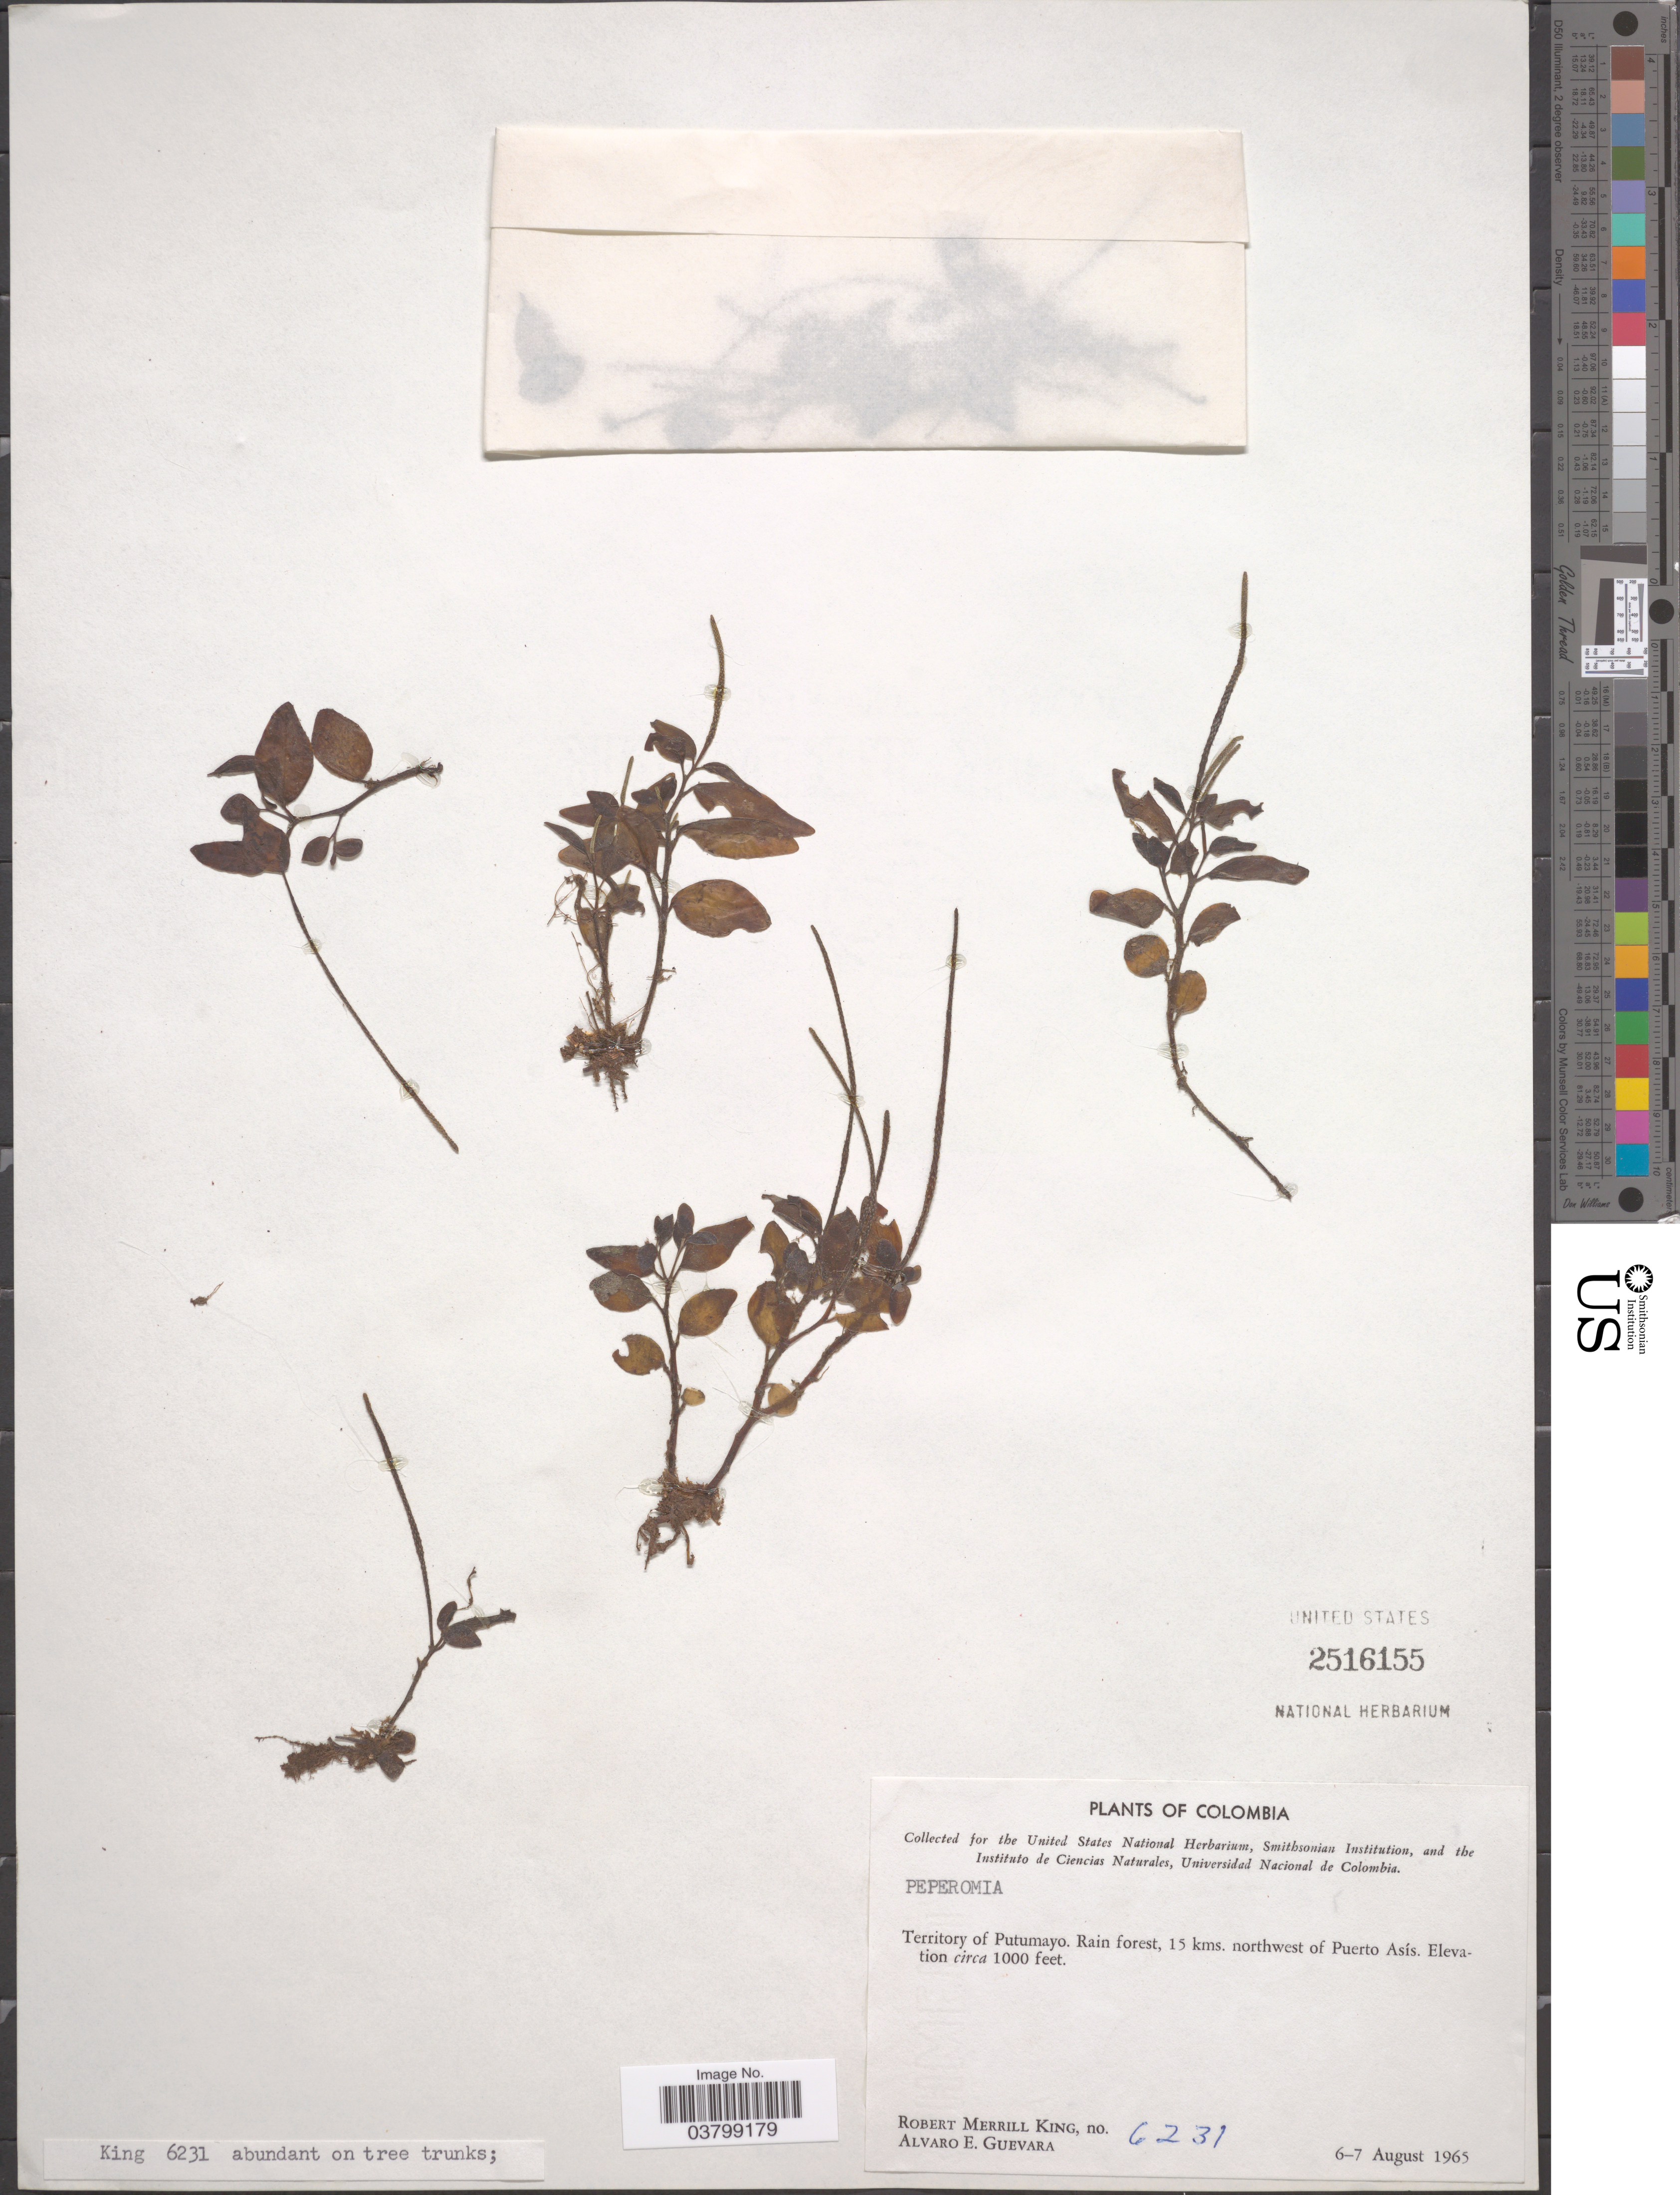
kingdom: Plantae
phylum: Tracheophyta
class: Magnoliopsida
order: Piperales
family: Piperaceae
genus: Peperomia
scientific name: Peperomia sp.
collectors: R. M. King & A. E. Guevara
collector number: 6231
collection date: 1965-08-06/1965-08-07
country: Colombia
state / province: Putumayo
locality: Territory of Putumayo. Rain forest, 15 kms. northwest of Puerto Asís.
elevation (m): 305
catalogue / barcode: US 2516155